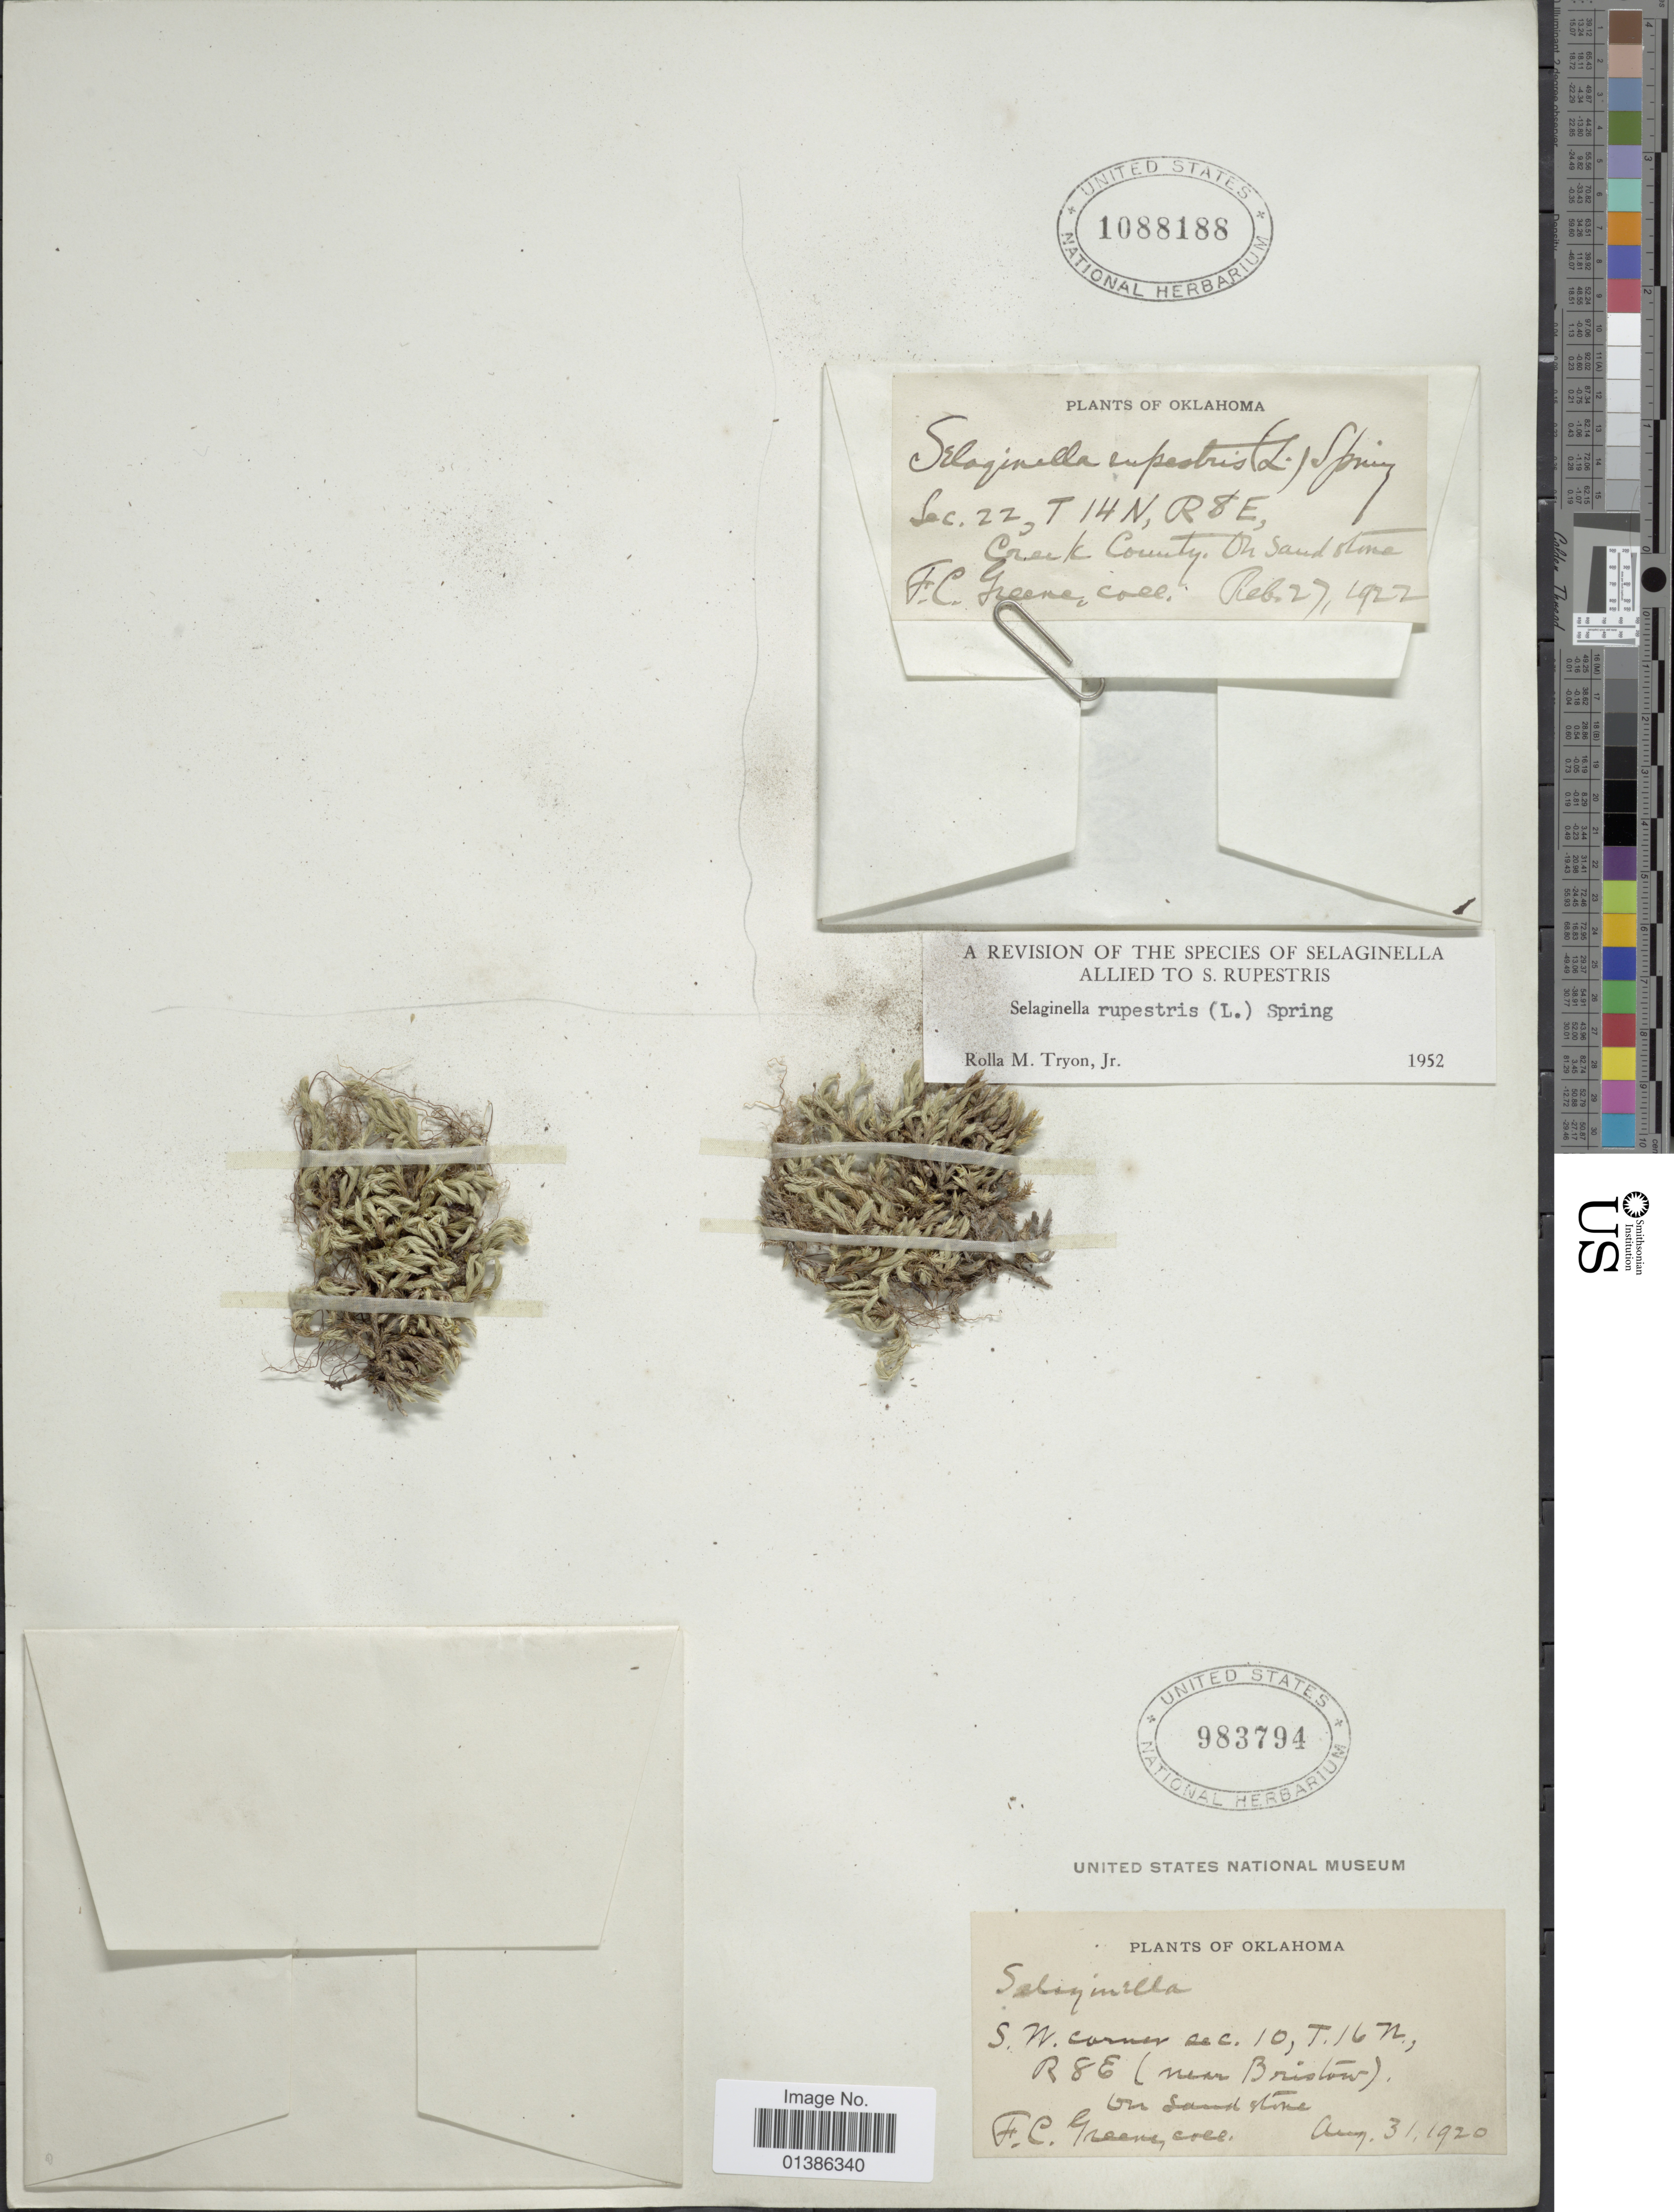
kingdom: Plantae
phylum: Tracheophyta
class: Lycopodiopsida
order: Selaginellales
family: Selaginellaceae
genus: Selaginella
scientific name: Selaginella rupestris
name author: (L.) Spring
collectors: F. C. Greene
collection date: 1920-08-31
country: United States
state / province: Oklahoma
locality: S.W. corner sec. 10, T. 16 N., R8E (near Bristow).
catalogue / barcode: US 983794